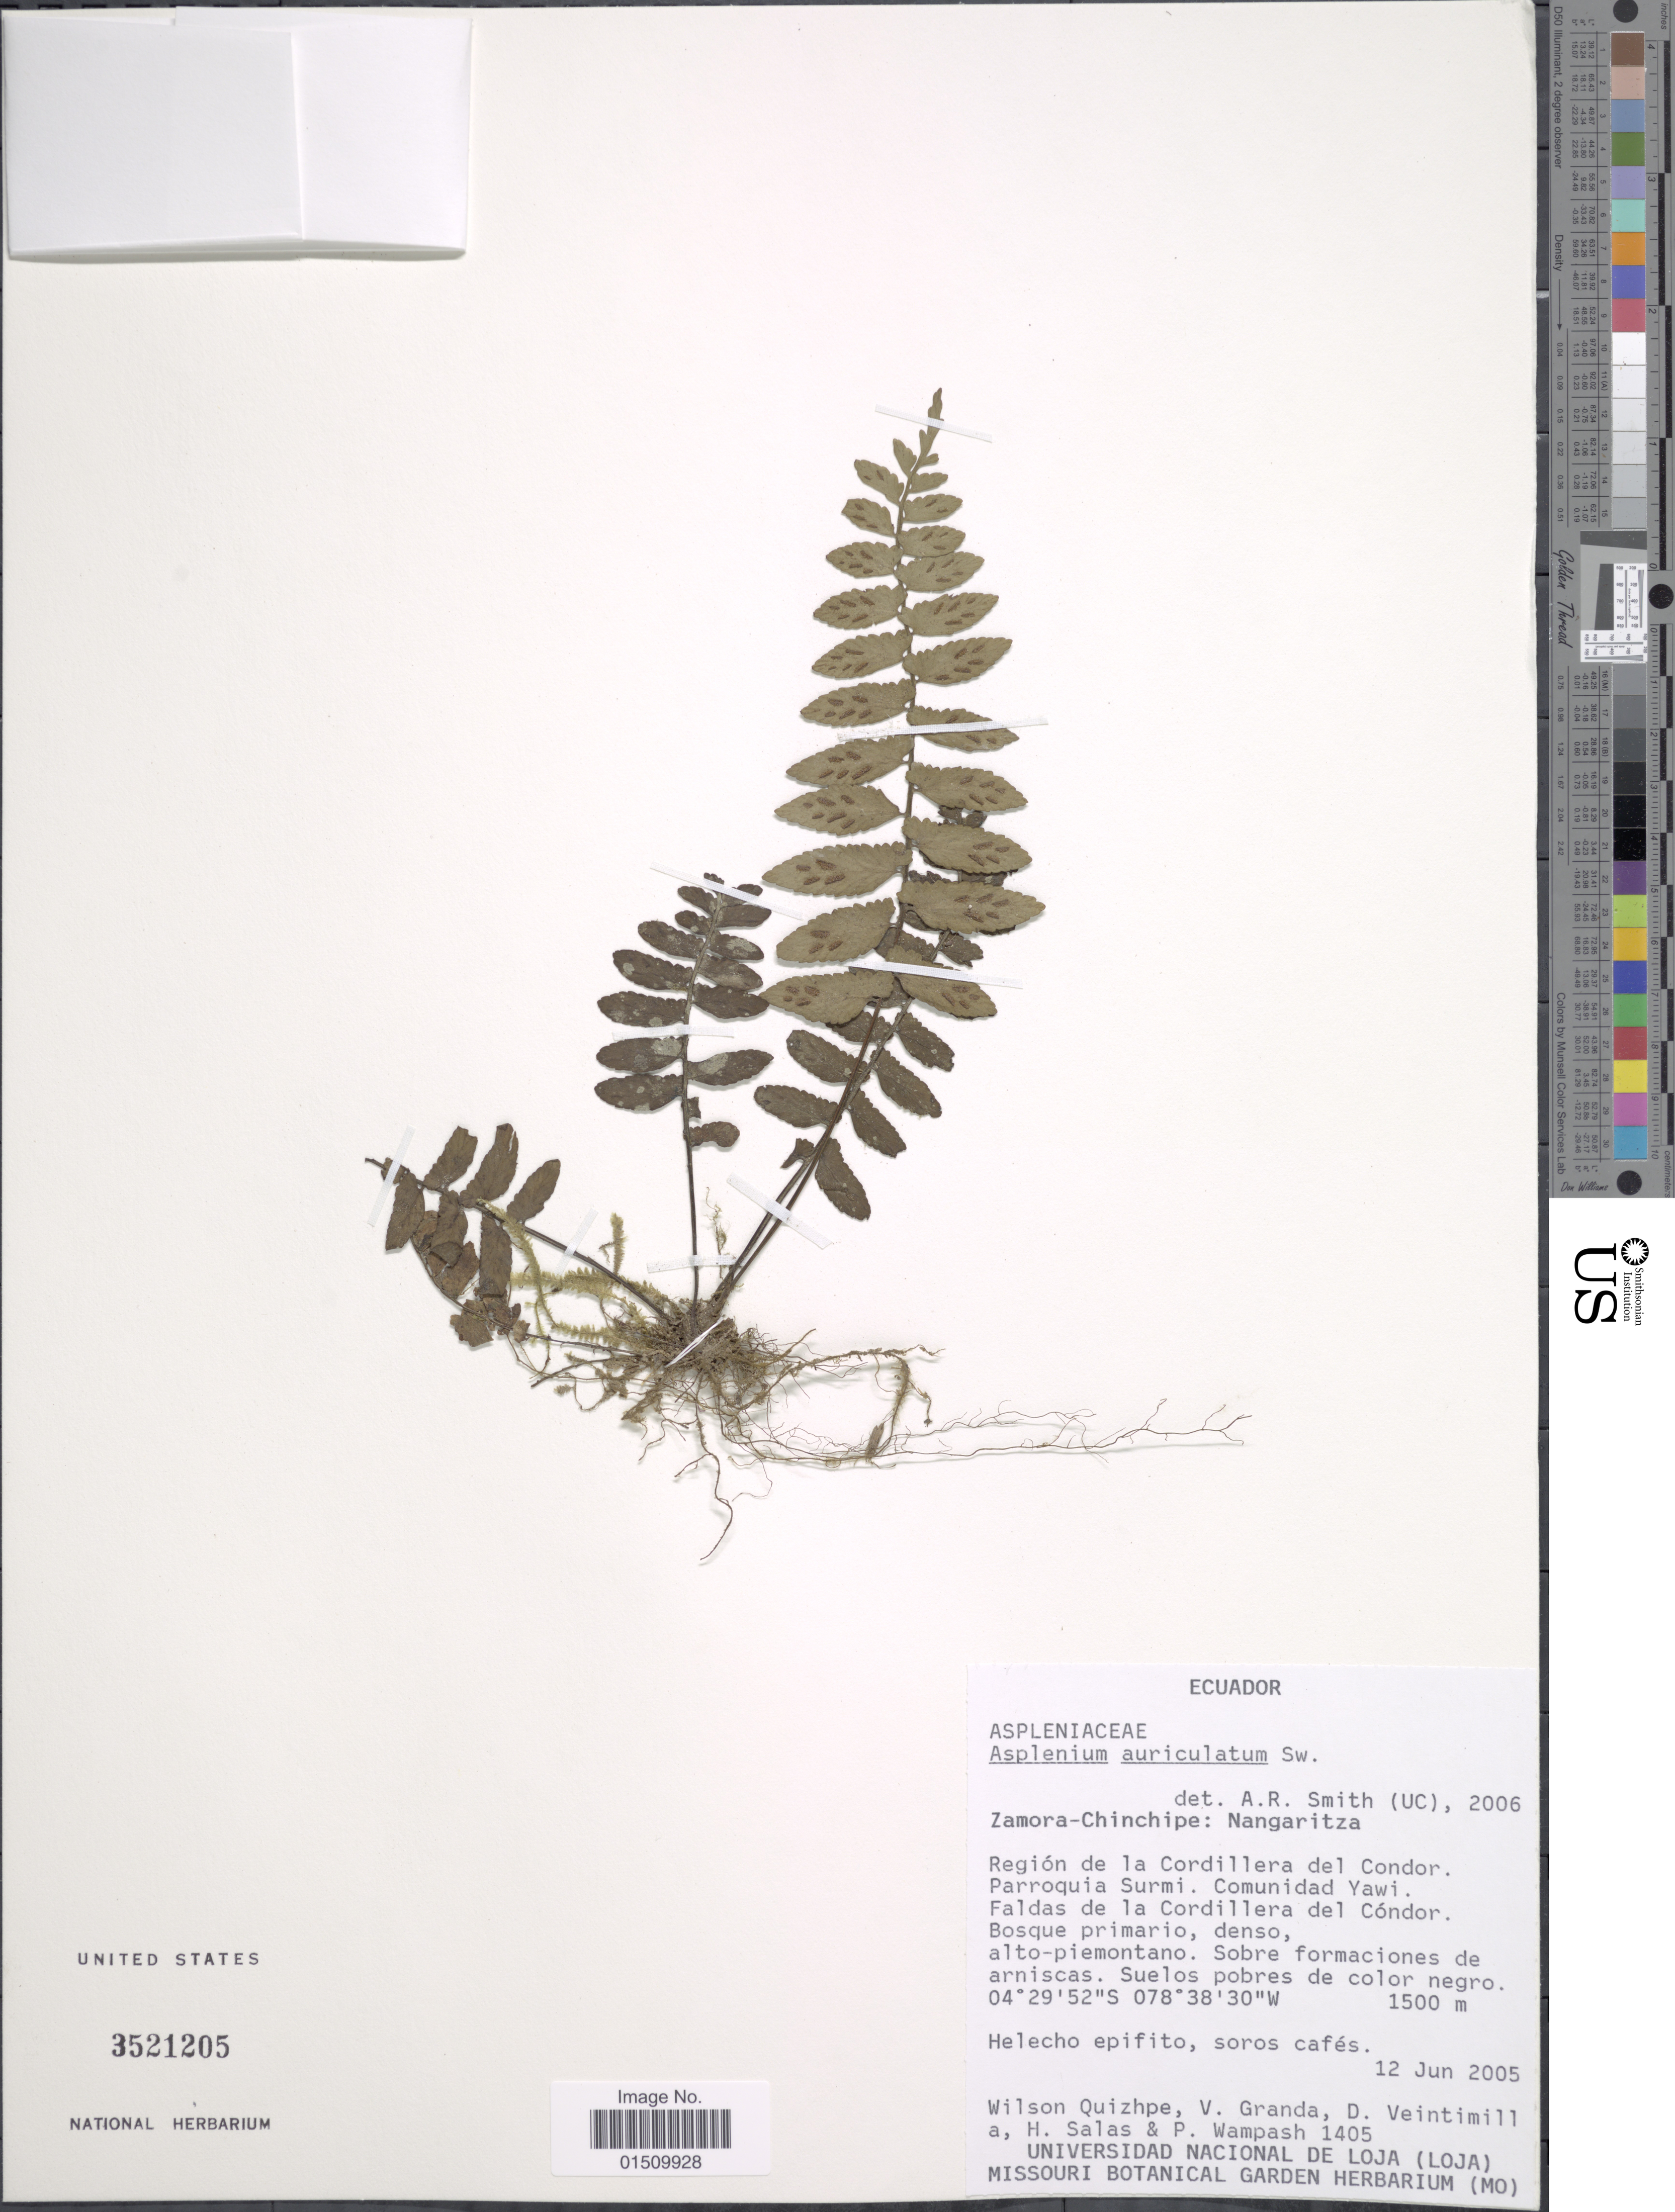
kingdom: Plantae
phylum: Tracheophyta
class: Polypodiopsida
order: Polypodiales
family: Aspleniaceae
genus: Asplenium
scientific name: Asplenium auriculatum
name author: Sw.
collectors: W. Quizhpe, V. Granda, D. Veintimill, H. Salas & P. Wampash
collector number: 1405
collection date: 2005-06-12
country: Ecuador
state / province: Zamora-Chinchipe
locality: Ecuador, Nangaritza, Region de la Cordillera del Condor Parrpquia Surmi. Comunidad Yawi. Faldas de la Cordillera del Cóndor.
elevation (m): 1500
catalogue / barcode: US 3521205